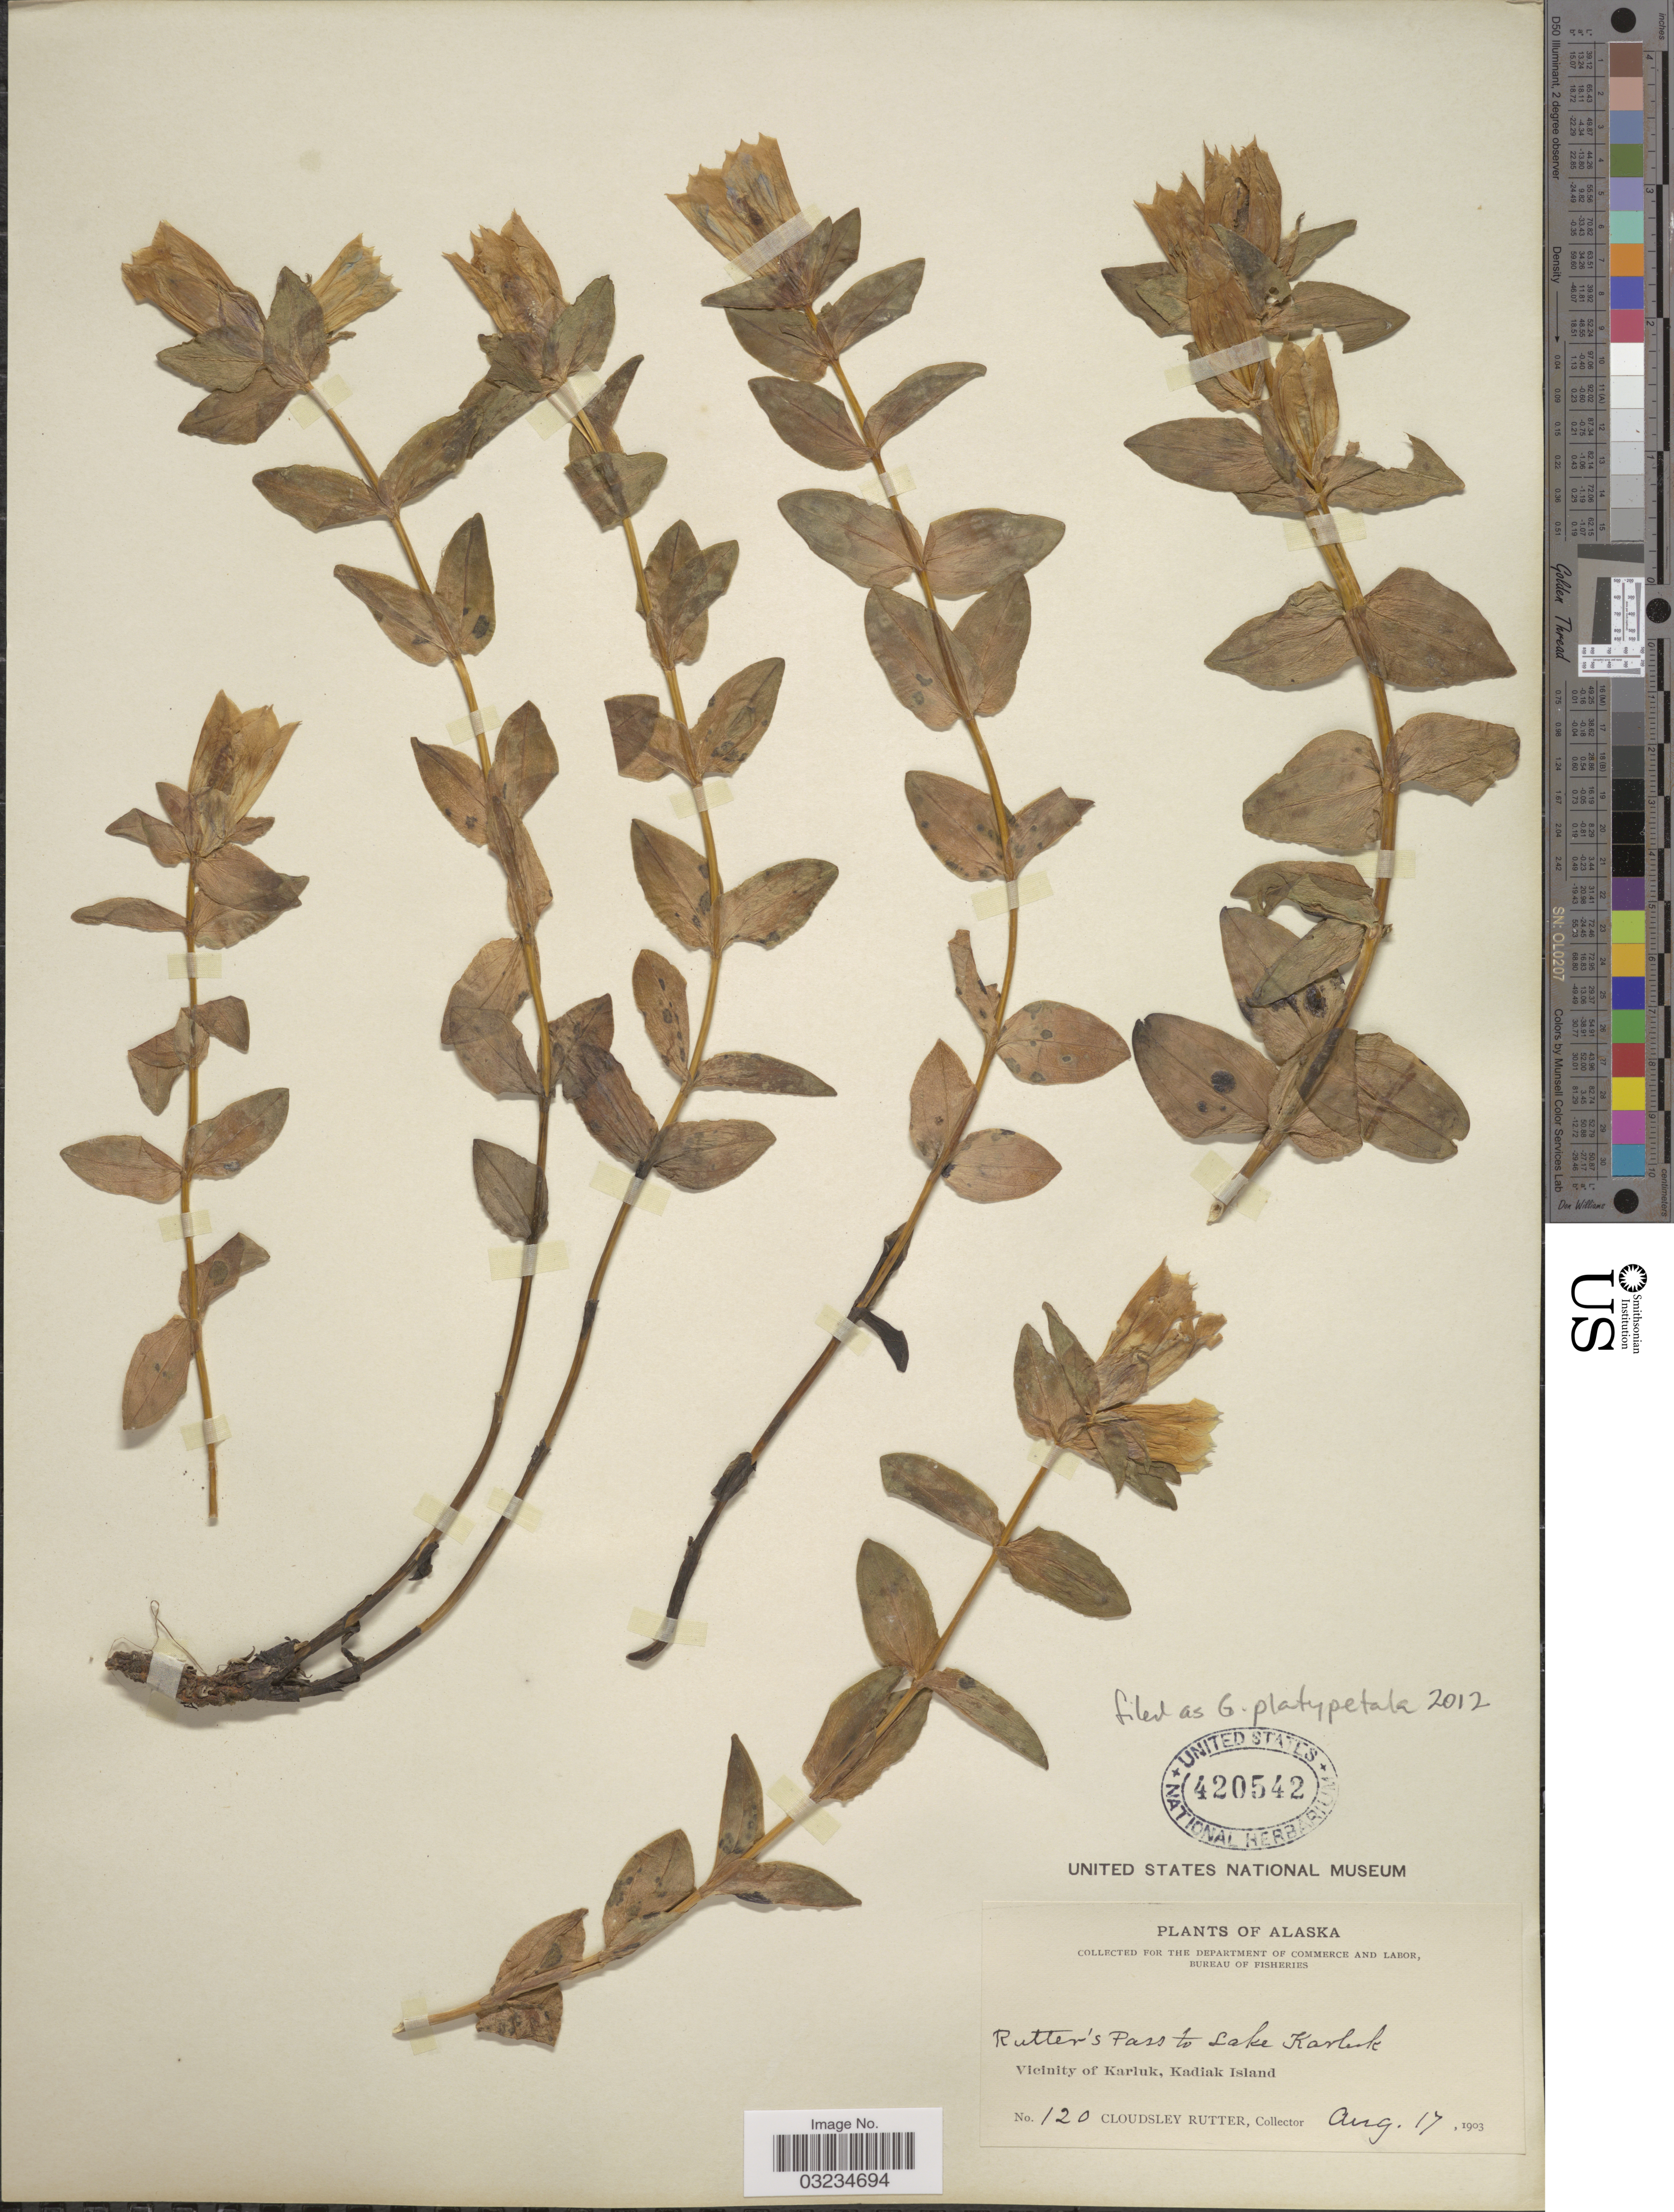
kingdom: Plantae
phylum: Tracheophyta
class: Magnoliopsida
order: Gentianales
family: Gentianaceae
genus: Gentiana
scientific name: Gentiana platypetala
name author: Griseb.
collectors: C. Rutter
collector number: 120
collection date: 1903-08-17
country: United States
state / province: Alaska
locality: Rutter's Pass to Lake Karluk. Vicinity of Karluk, Kadiak Island.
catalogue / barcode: US 420542